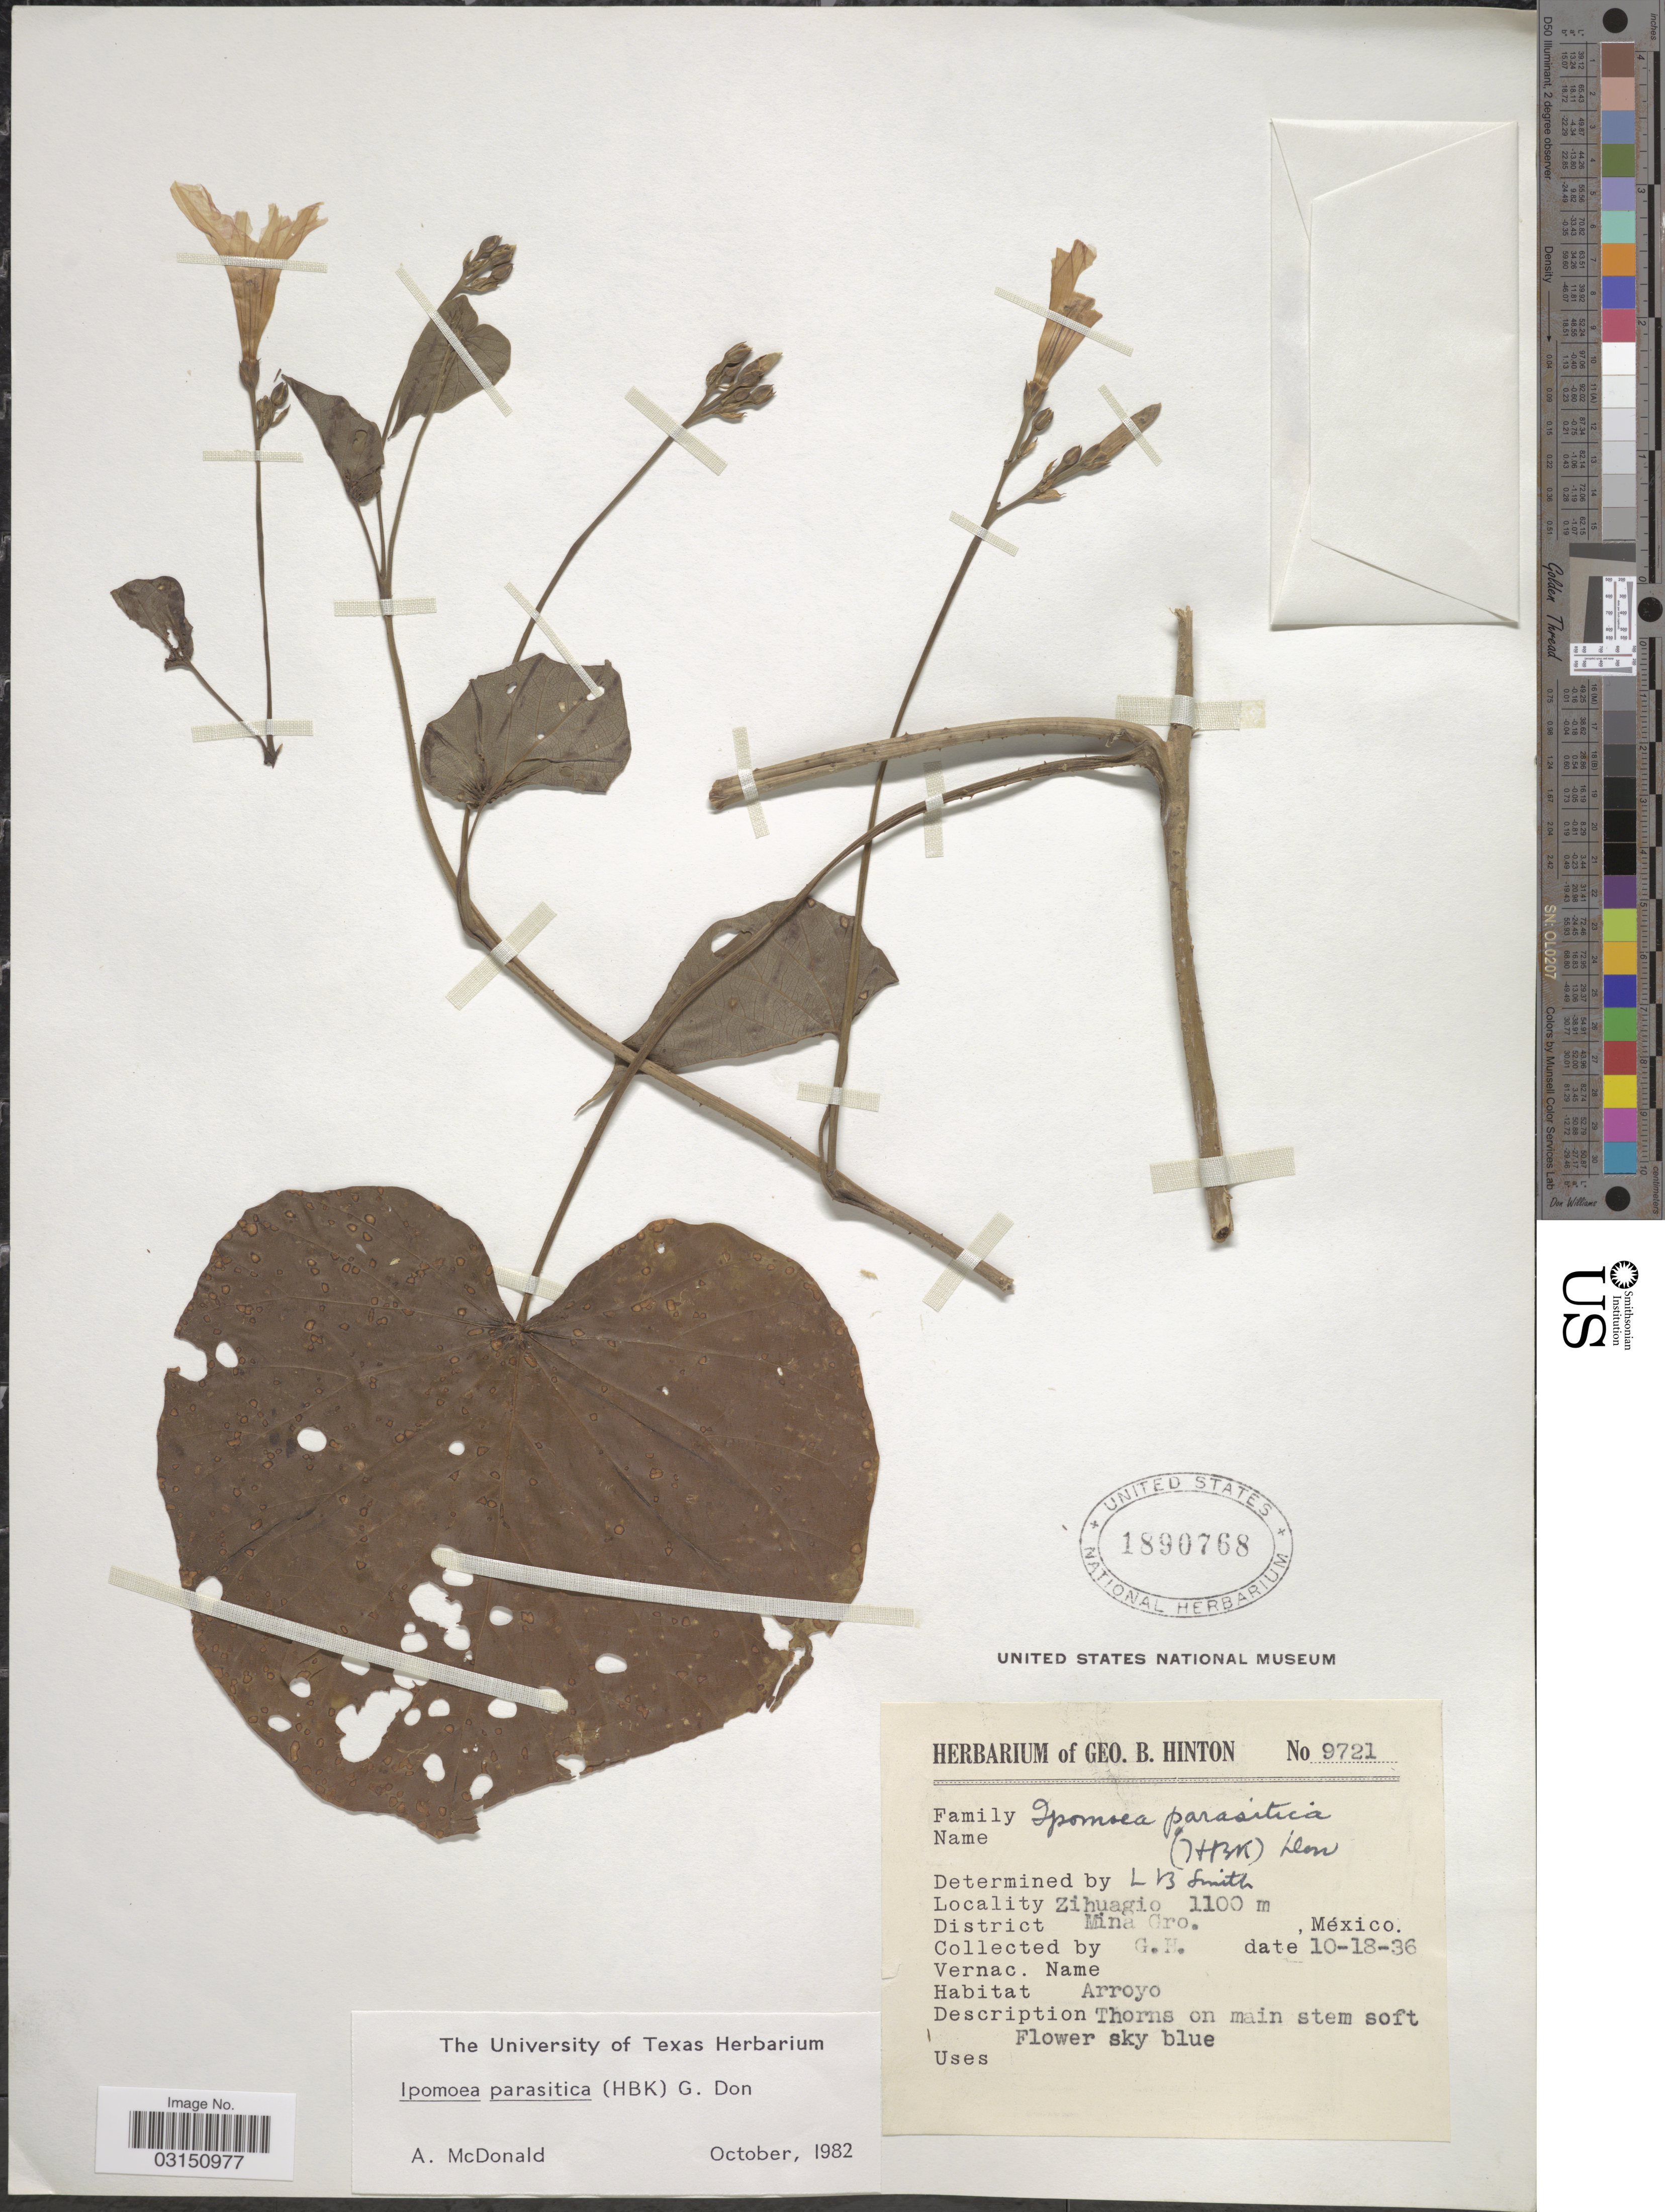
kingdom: Plantae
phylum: Tracheophyta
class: Magnoliopsida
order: Solanales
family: Convolvulaceae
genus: Ipomoea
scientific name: Ipomoea parasitica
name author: (Kunth) G. Don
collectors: G. B. Hinton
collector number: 9721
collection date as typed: Transcribed d/m/y: 18/10/36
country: Mexico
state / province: Guerrero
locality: Zihuagio. District Mina. Arroyo.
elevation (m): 1100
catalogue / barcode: US 1890768